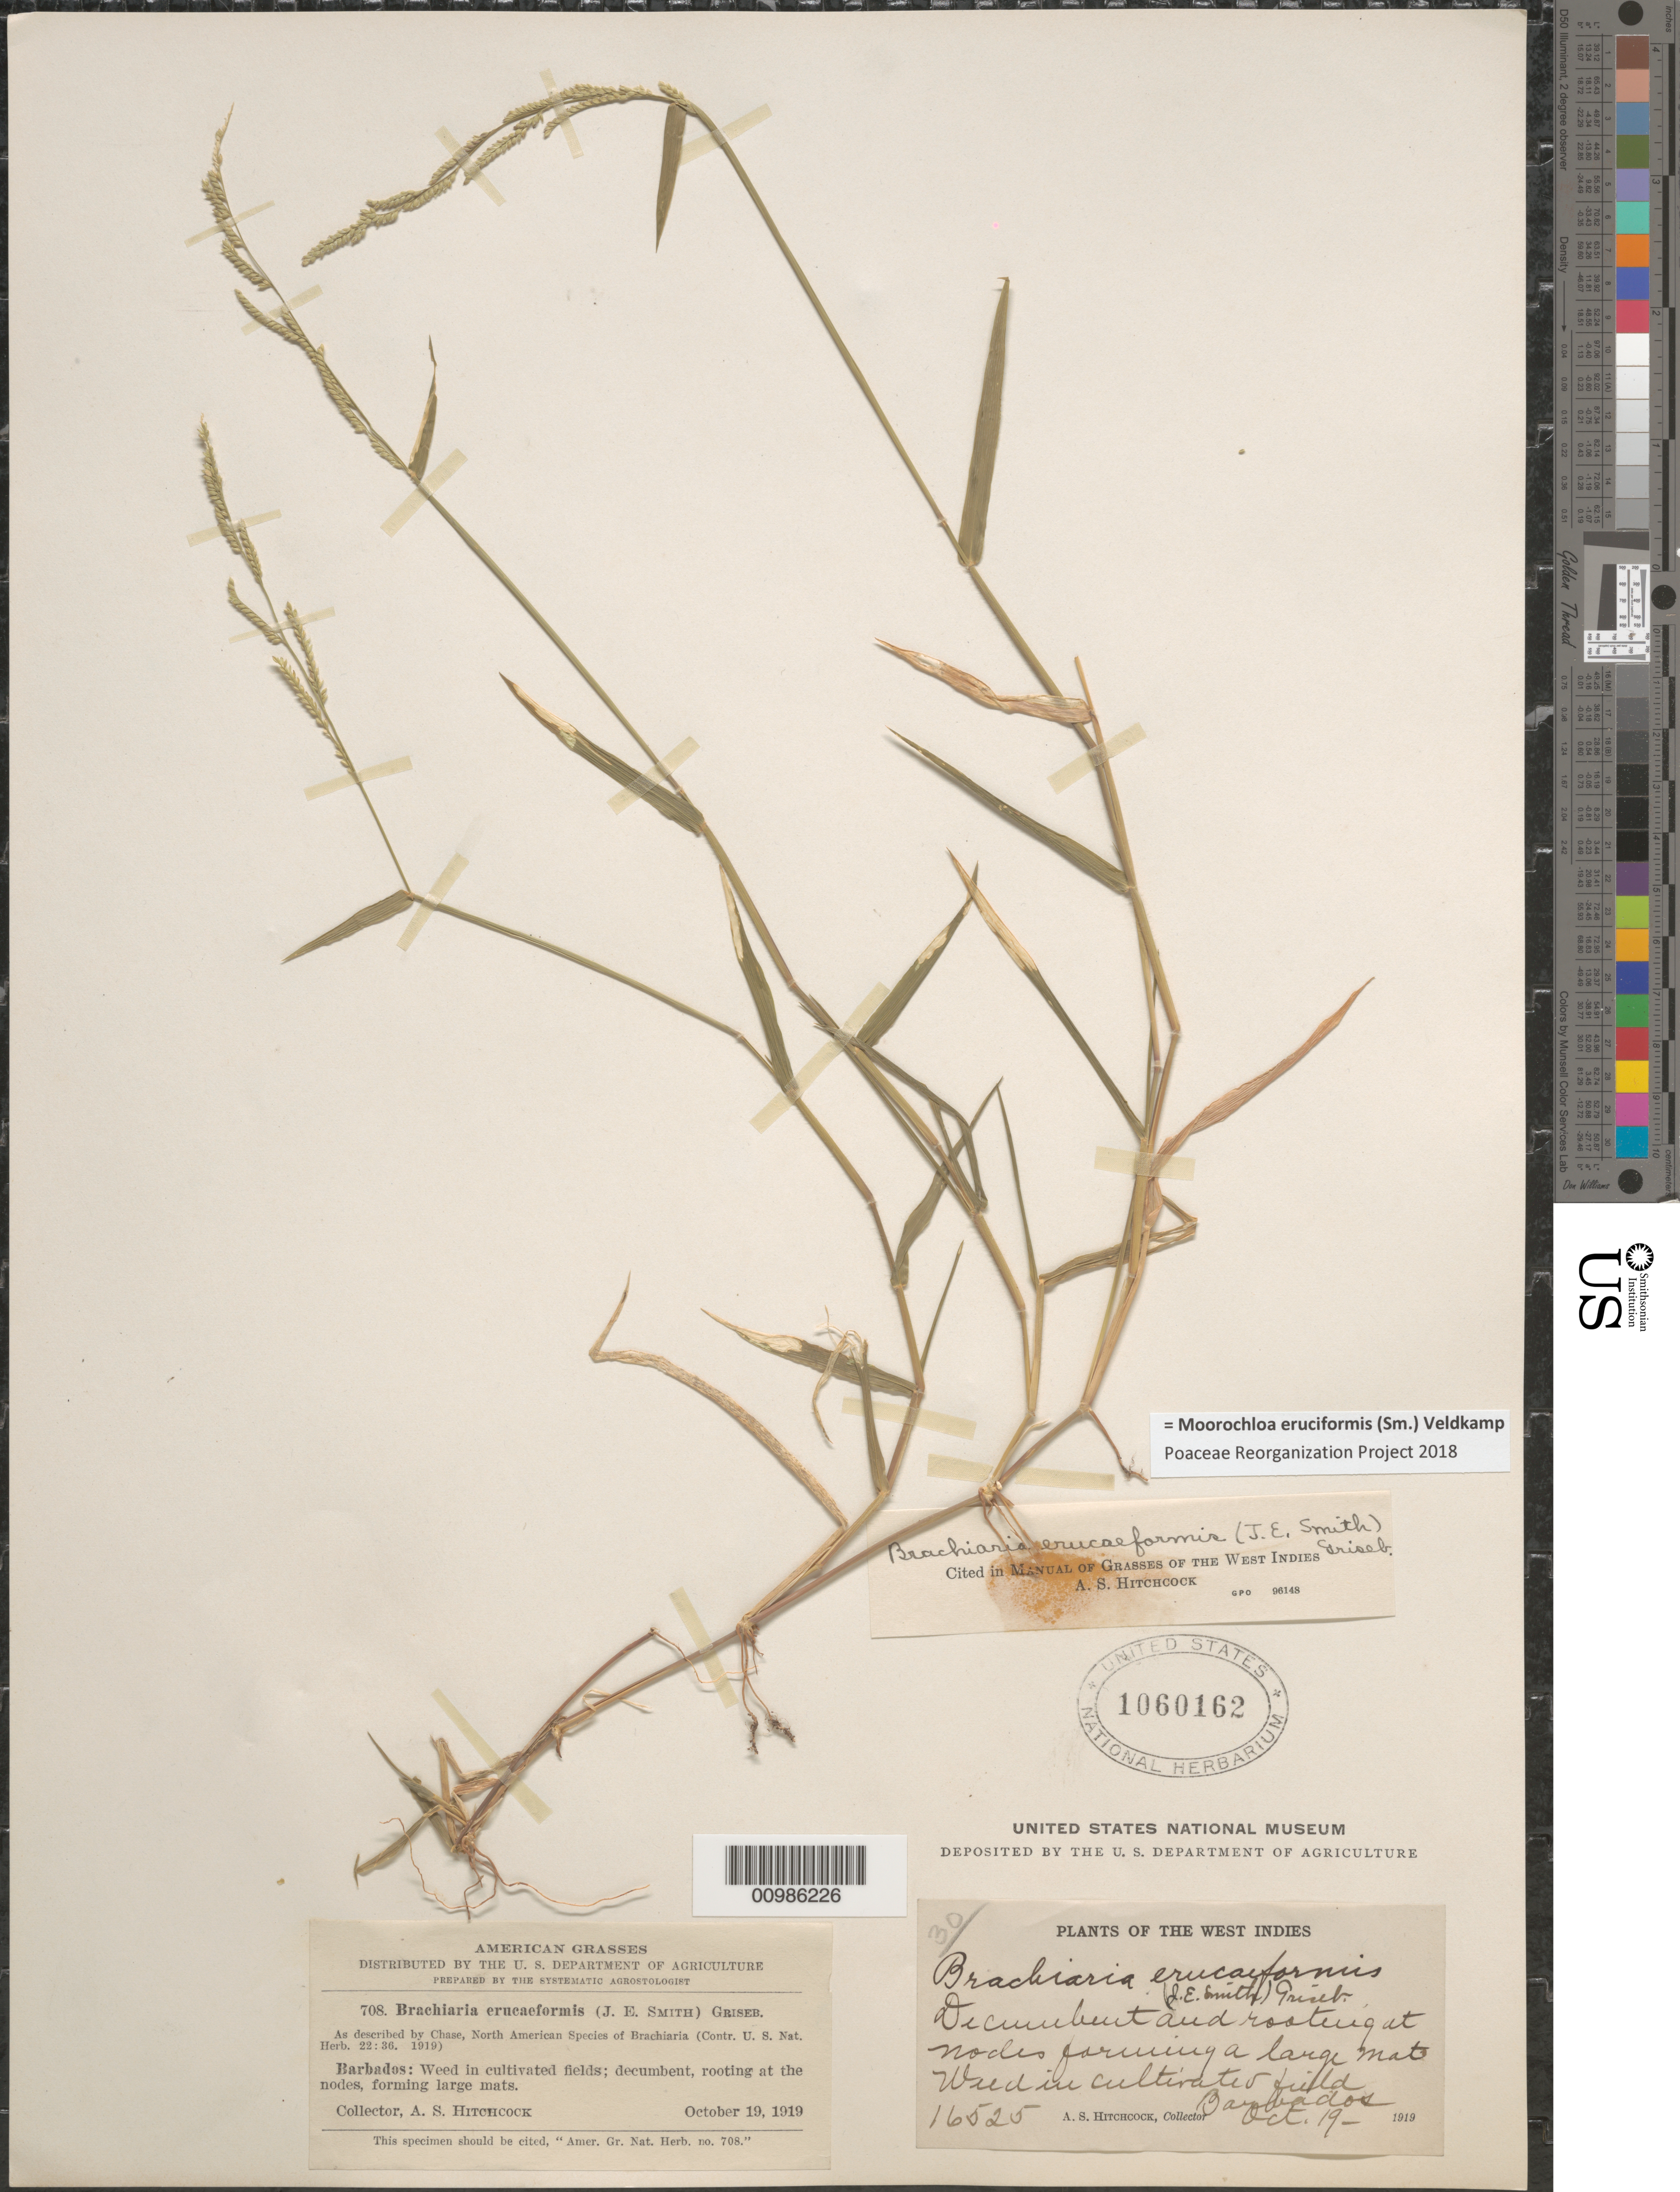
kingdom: Plantae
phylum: Tracheophyta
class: Liliopsida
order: Poales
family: Poaceae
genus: Moorochloa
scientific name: Moorochloa eruciformis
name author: (Sm.) Veldkamp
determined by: Poaceae Reorganization Project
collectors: A. S. Hitchcock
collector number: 16525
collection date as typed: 19 Oct 1919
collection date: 1919-10-19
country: Barbados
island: Barbados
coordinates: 0 N, 0 E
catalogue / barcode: US 1060162